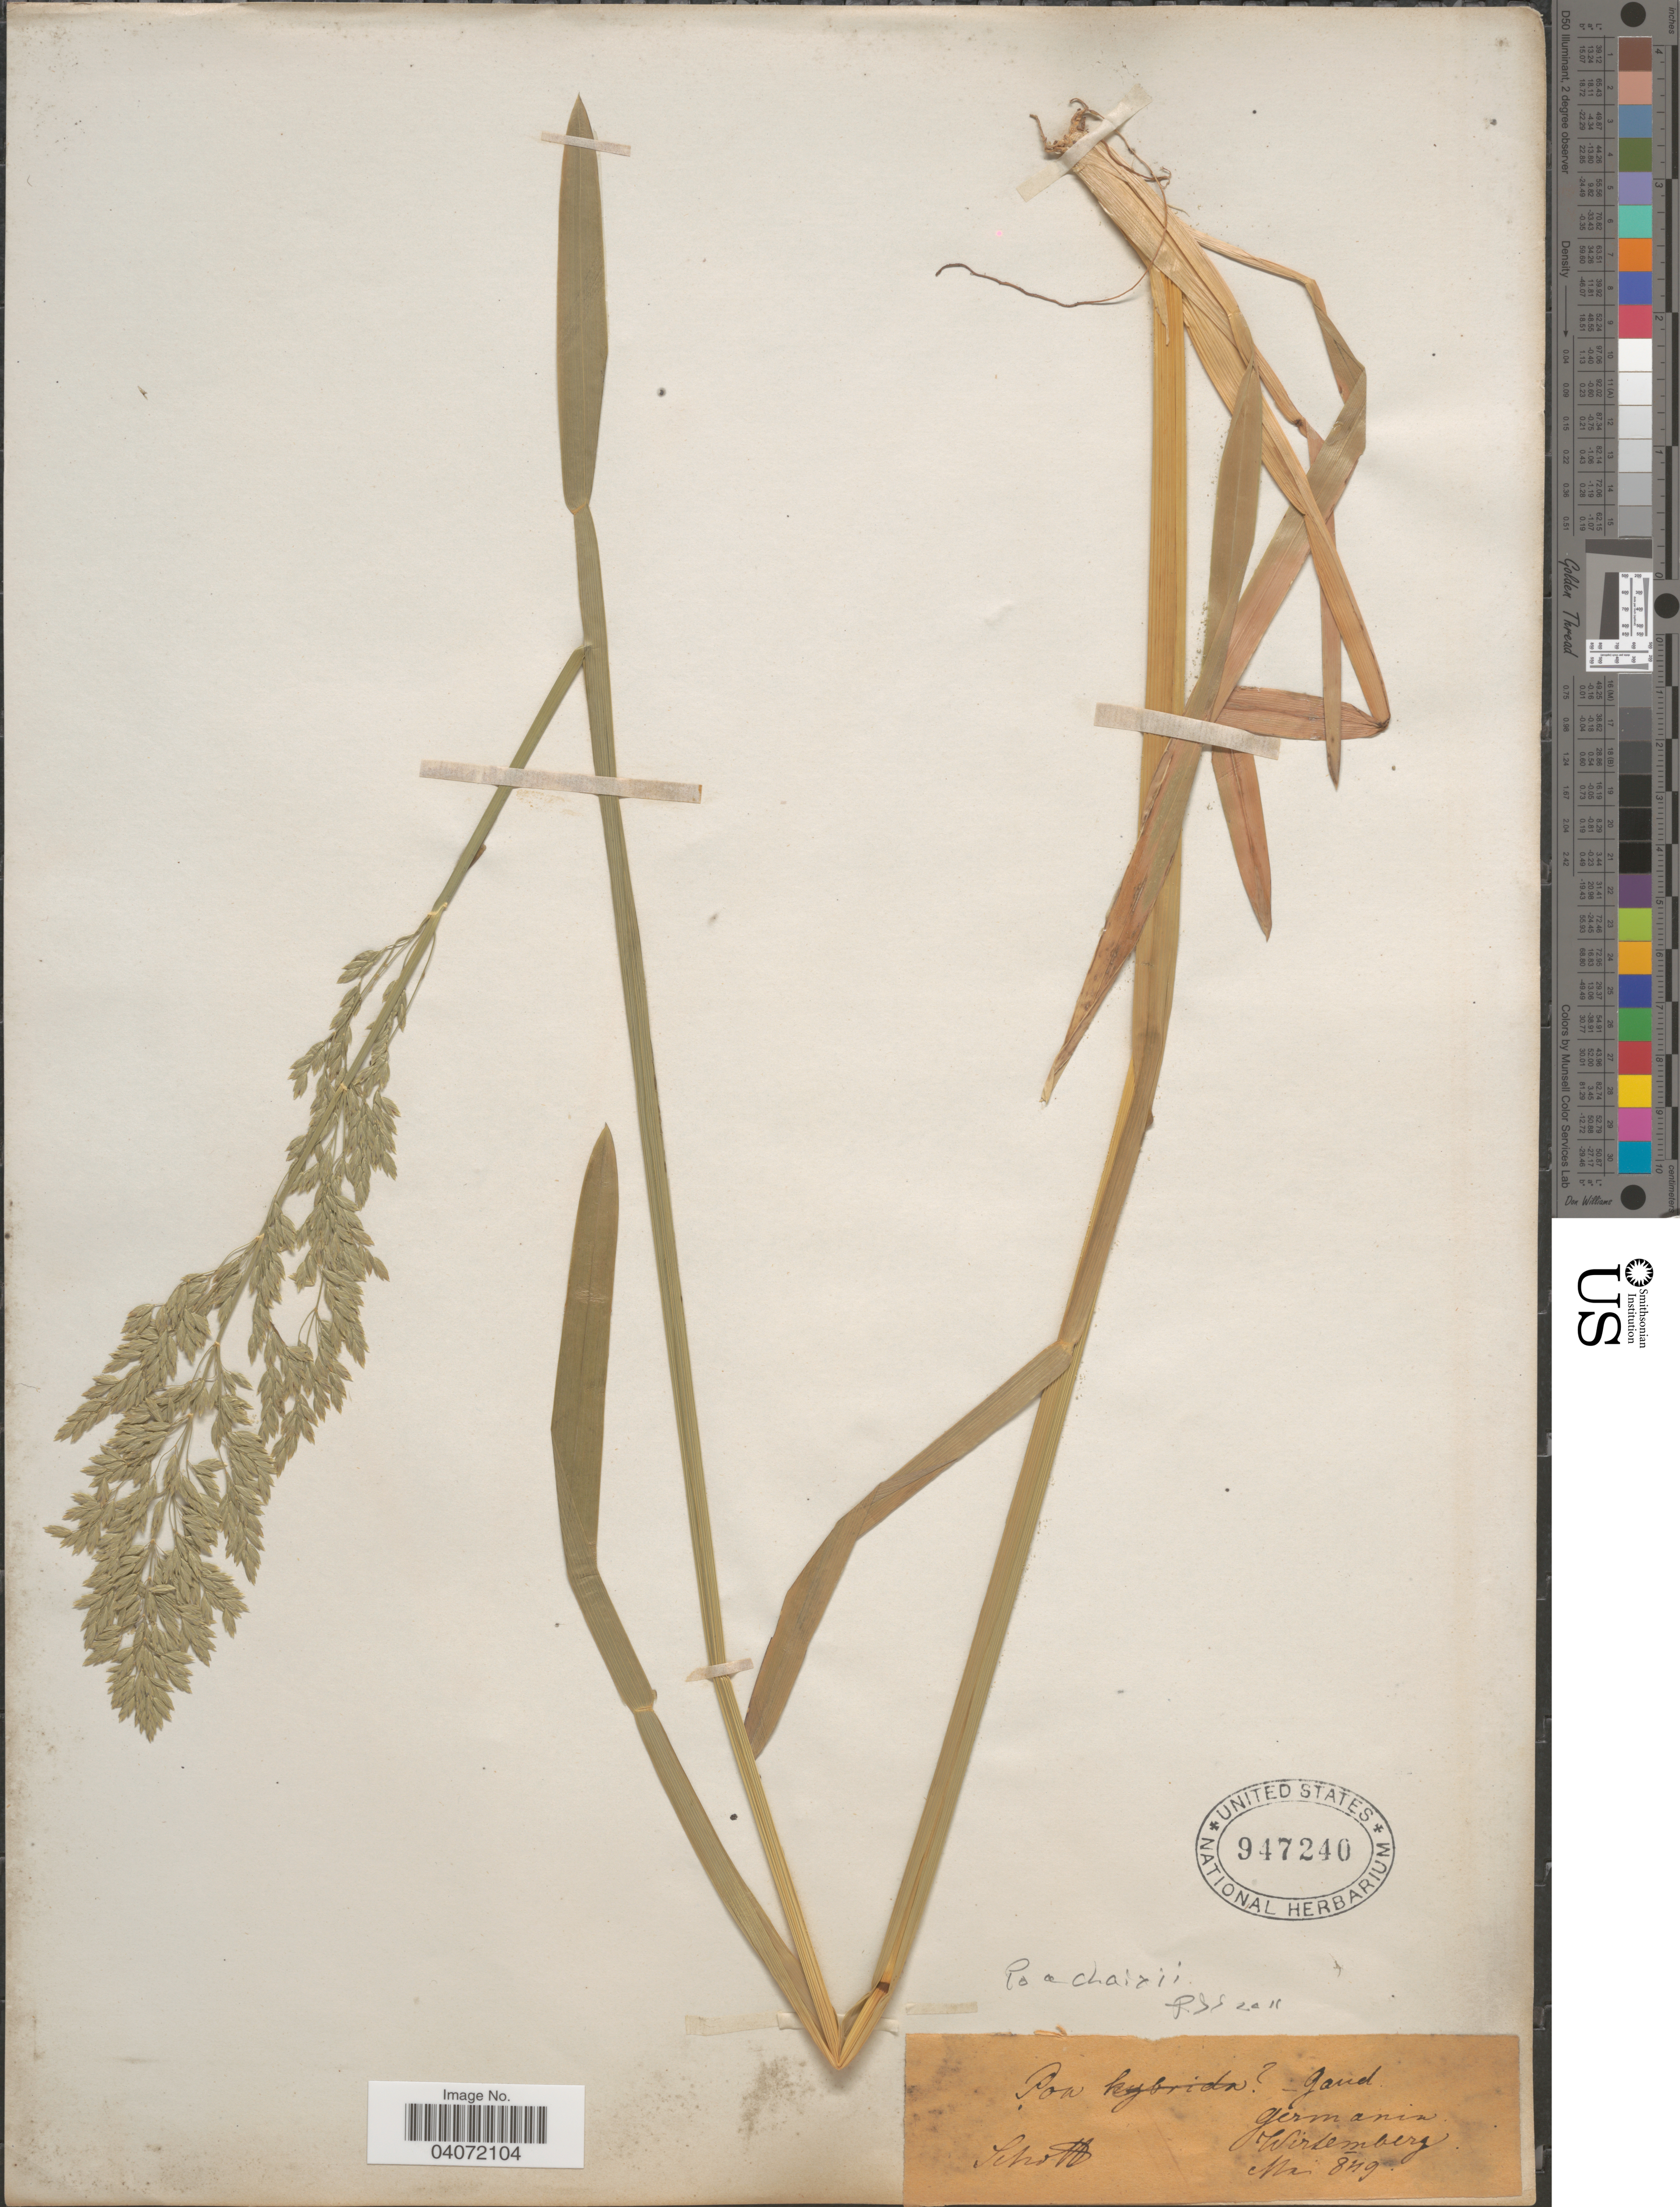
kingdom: Plantae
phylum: Tracheophyta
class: Liliopsida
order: Poales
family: Poaceae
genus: Poa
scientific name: Poa chaixii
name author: Vill.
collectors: Schott, --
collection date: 1849-05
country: Germany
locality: Germania. Wirtemberg.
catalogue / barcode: US 947240